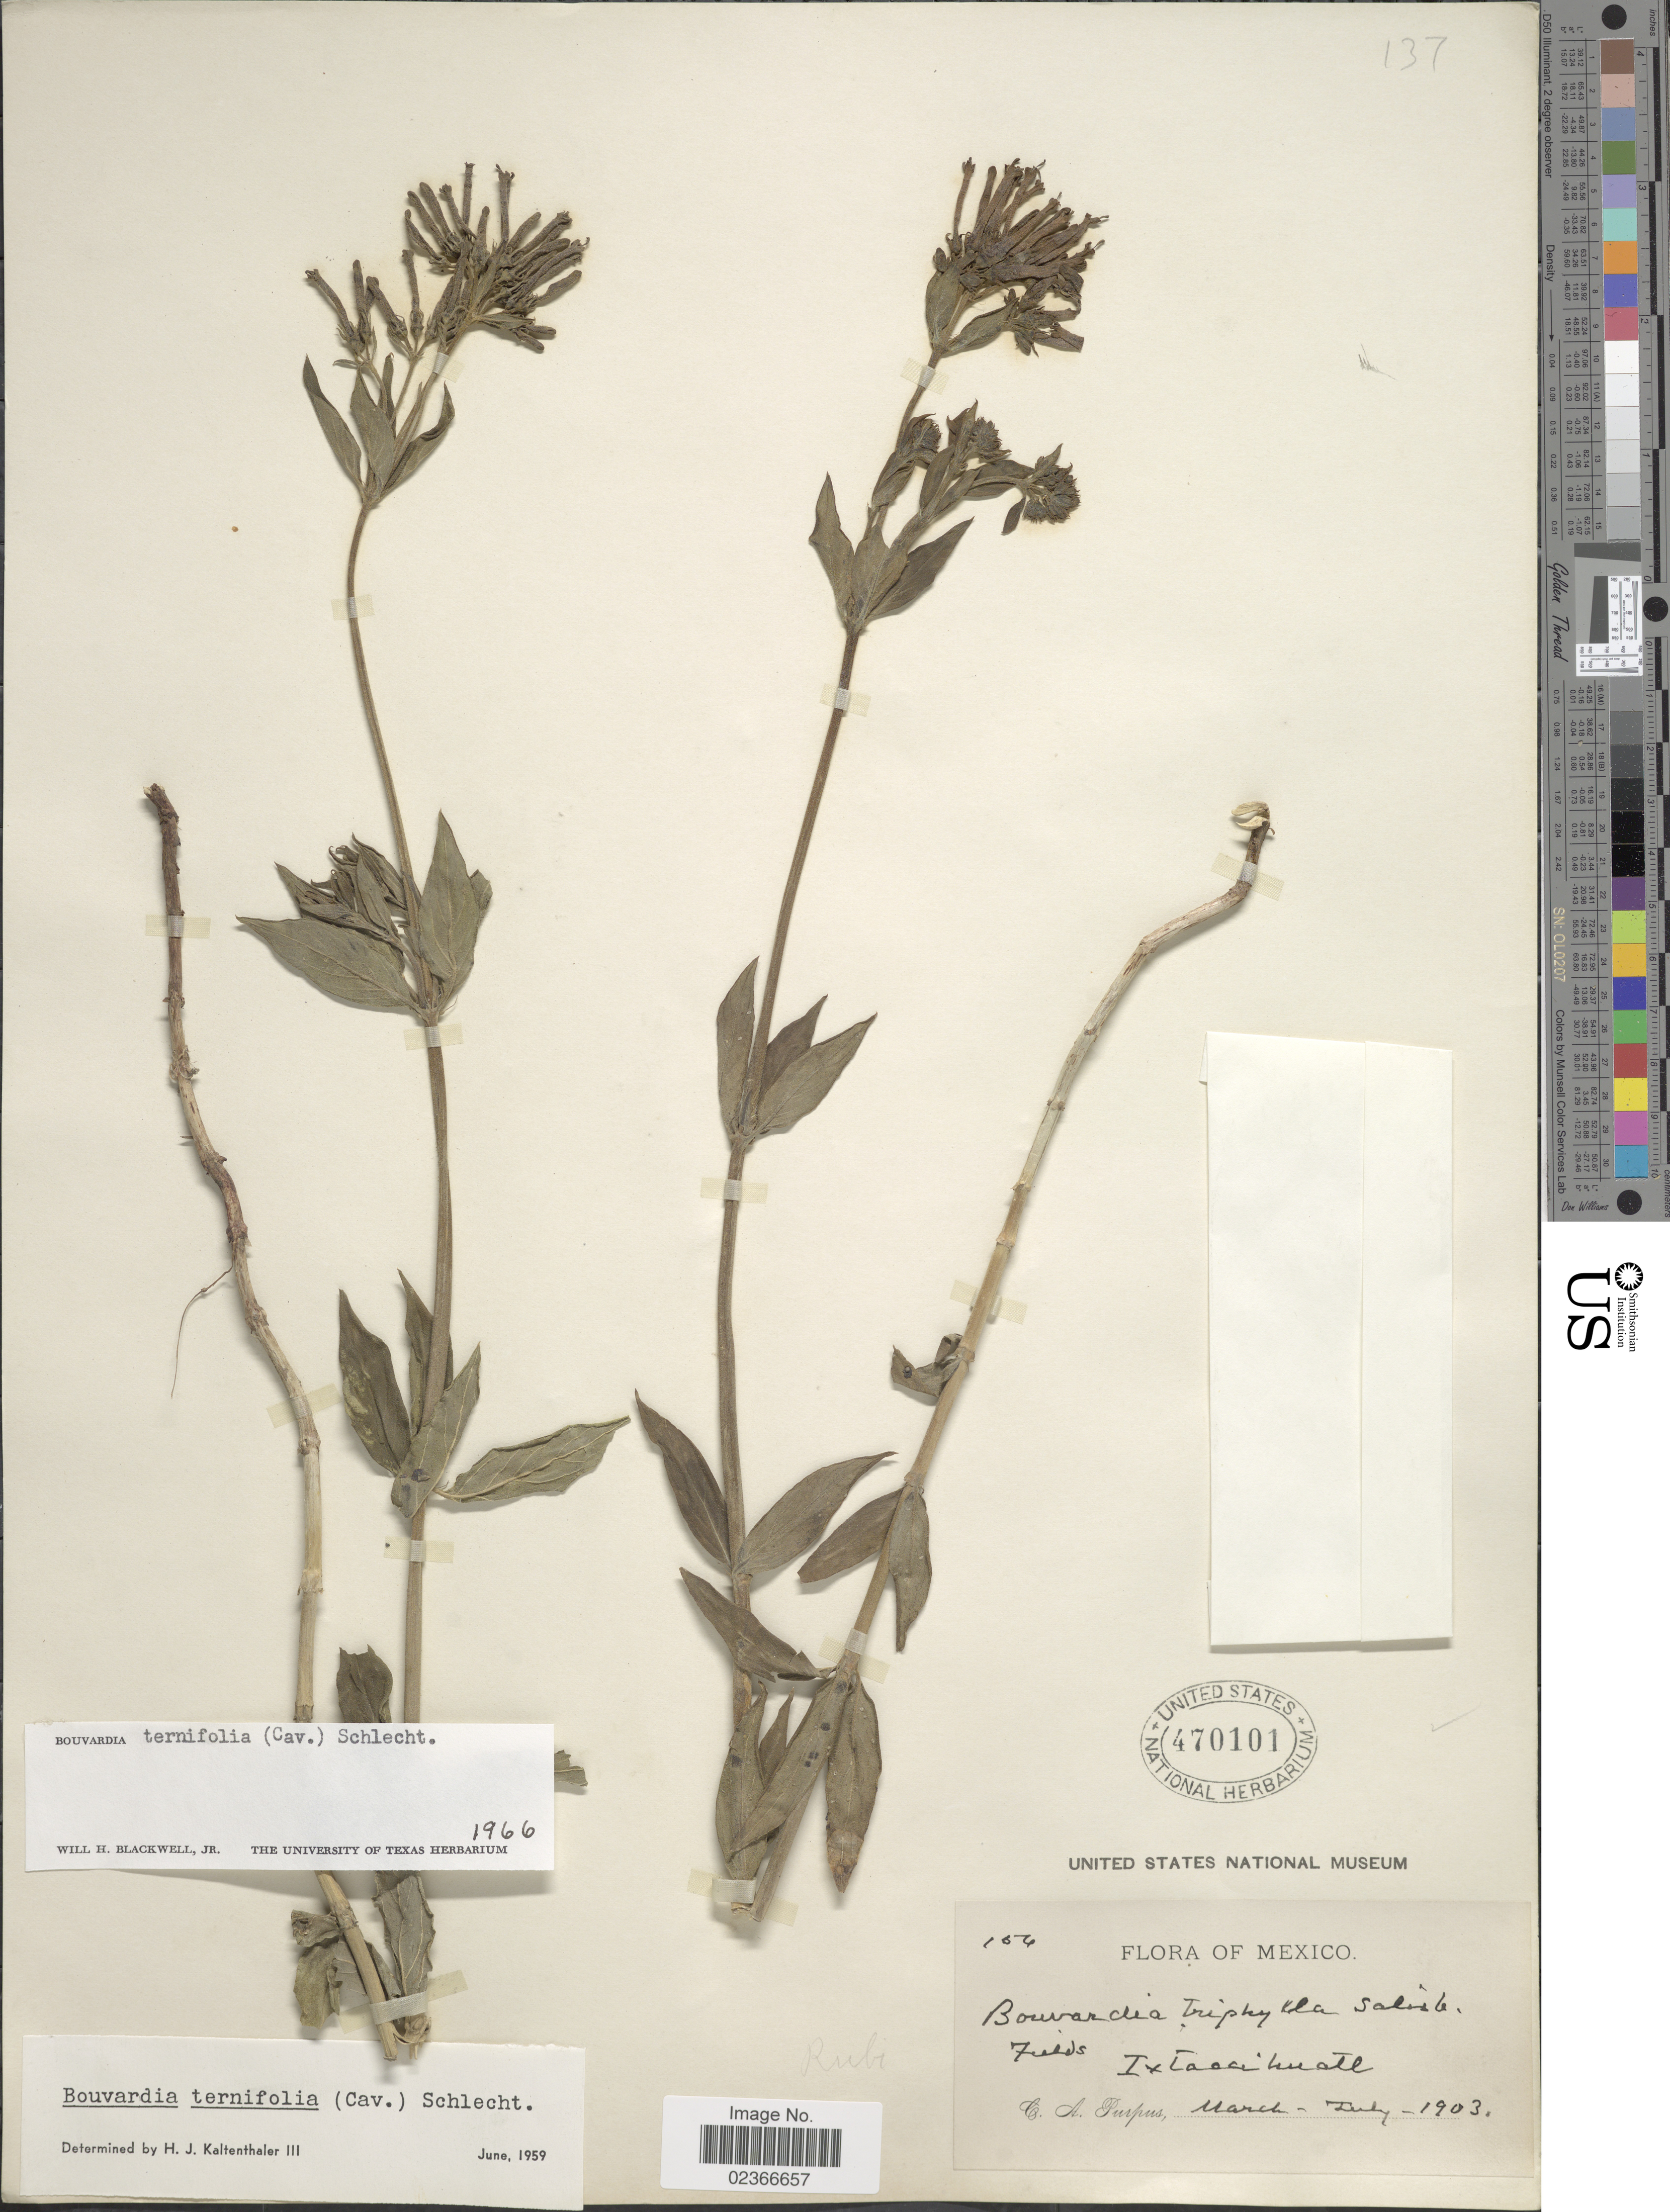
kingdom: Plantae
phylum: Tracheophyta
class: Magnoliopsida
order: Gentianales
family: Rubiaceae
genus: Bouvardia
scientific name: Bouvardia ternifolia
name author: (Cav.) Schltdl.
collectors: C. A. Purpus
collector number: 154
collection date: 1903-03/1903-07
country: Mexico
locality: Ixtacihuatl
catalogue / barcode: US 470101